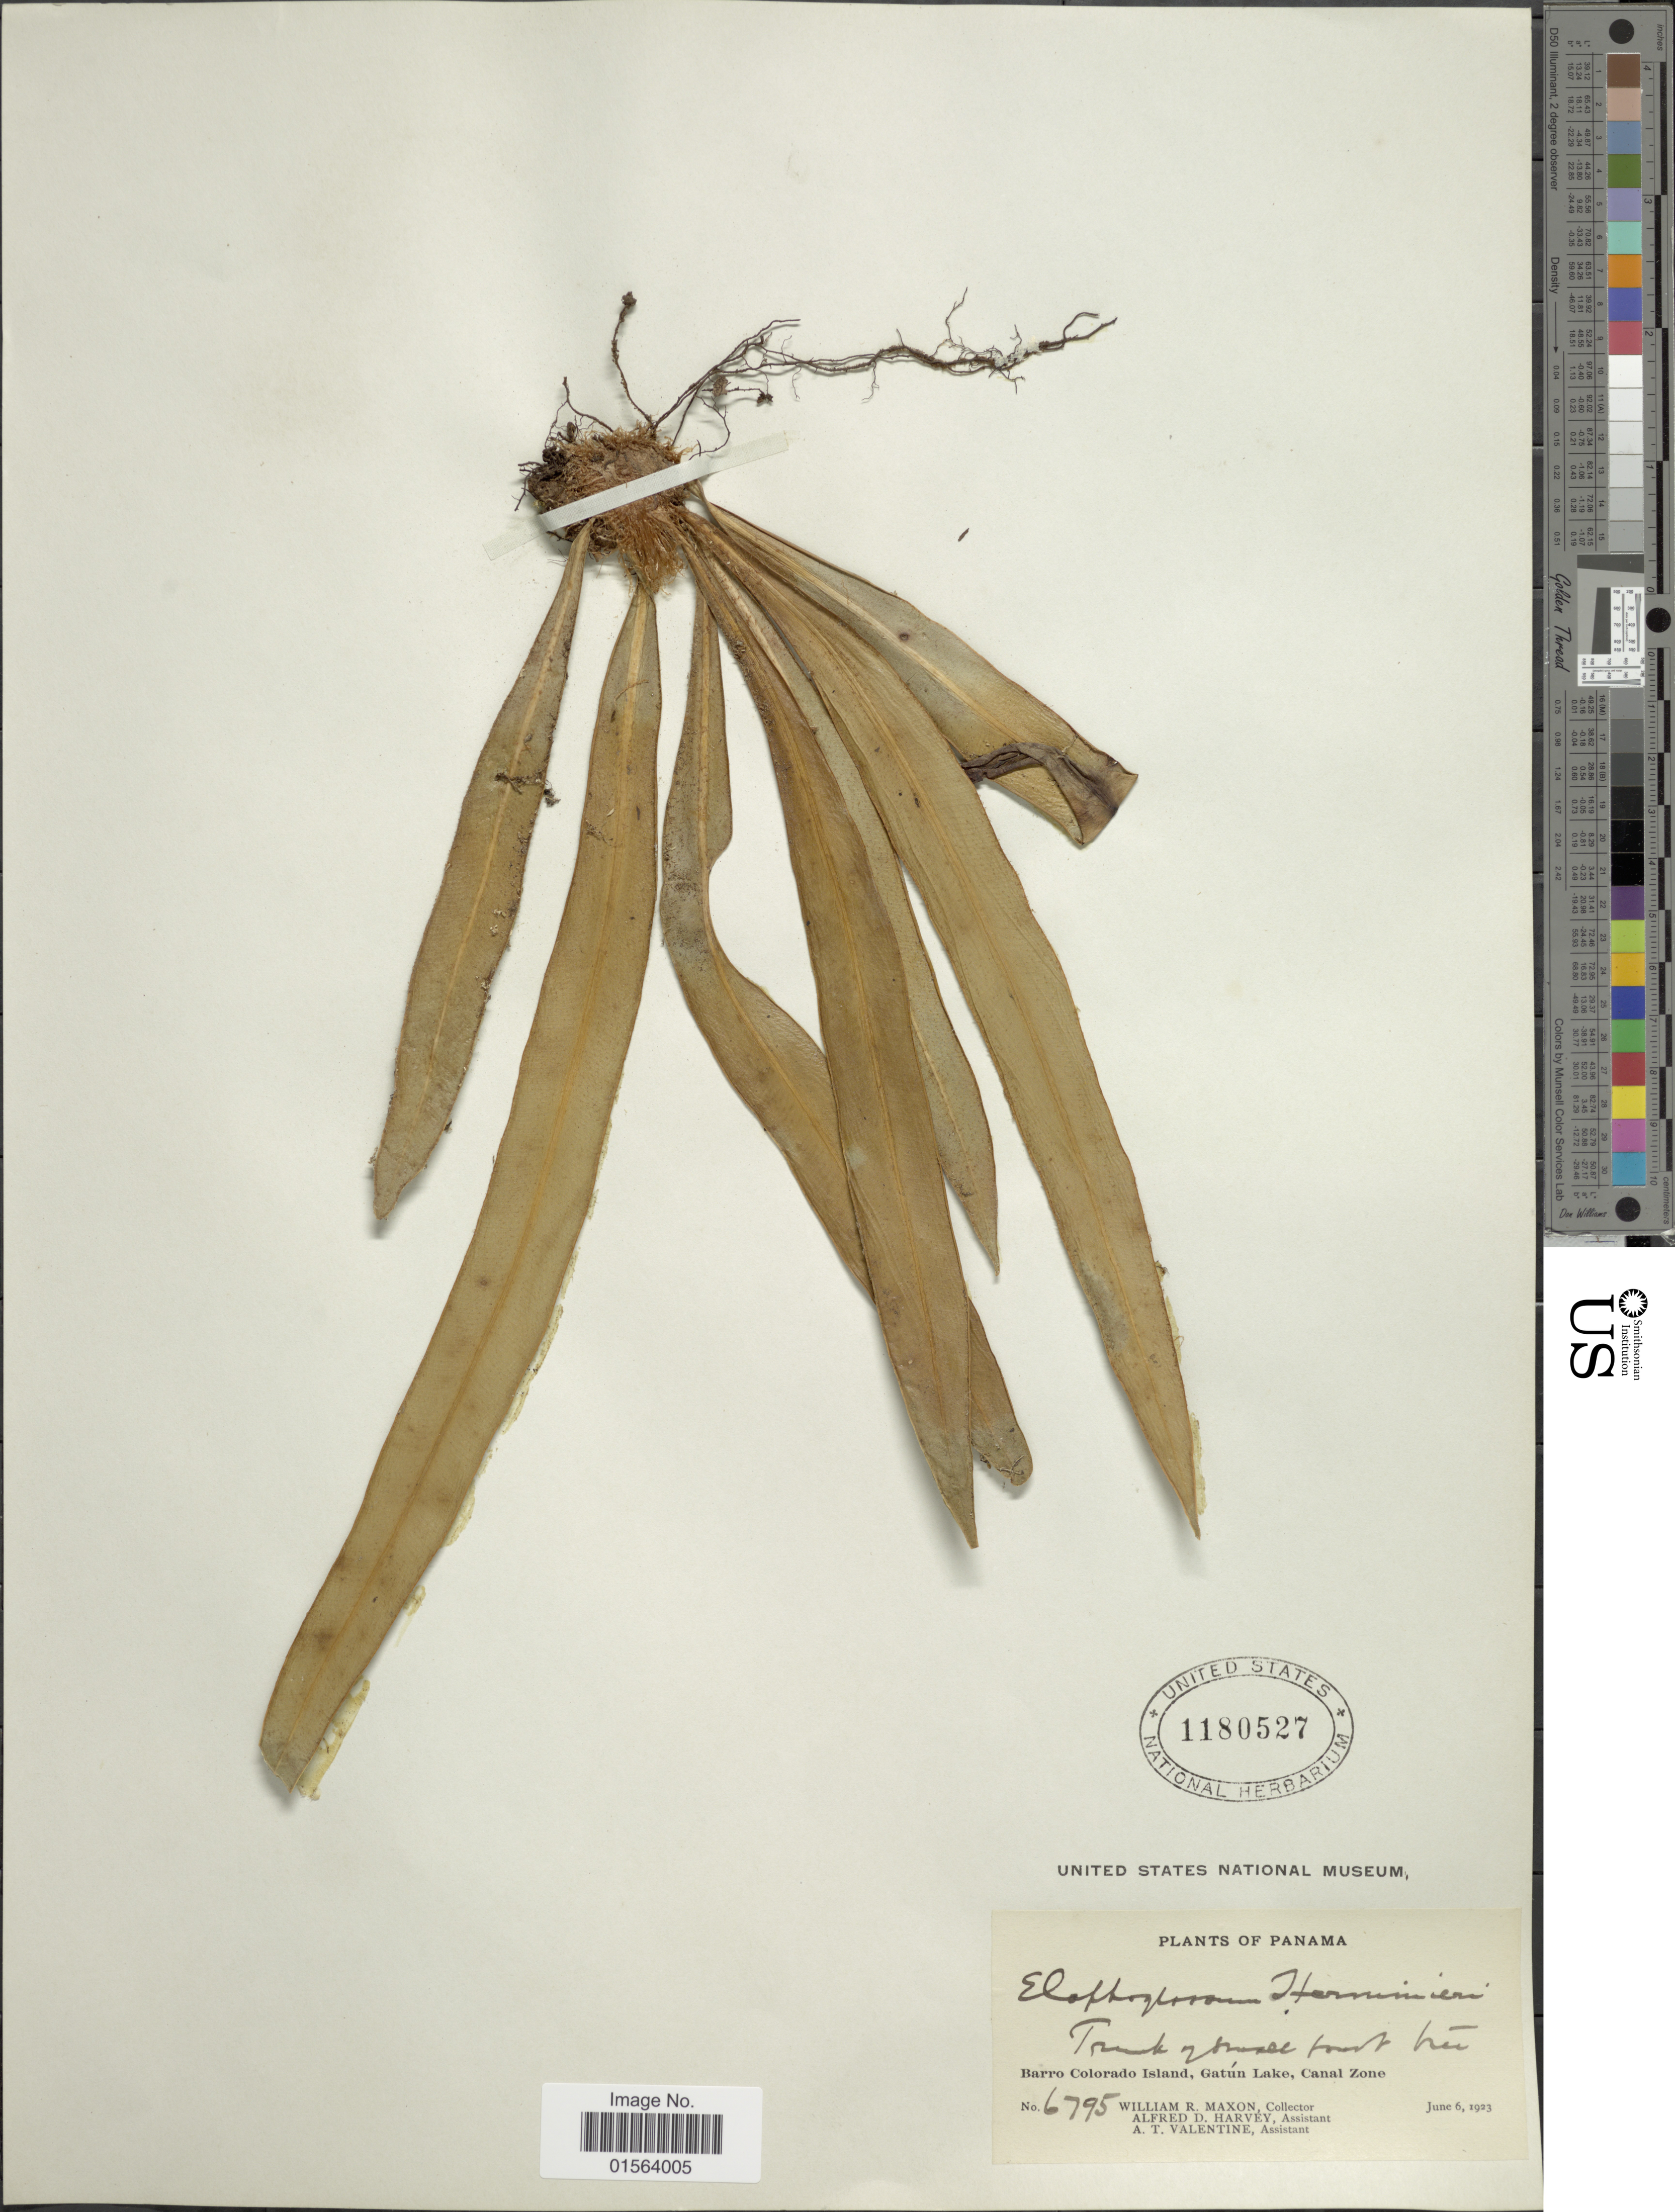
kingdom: Plantae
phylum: Tracheophyta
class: Polypodiopsida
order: Polypodiales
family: Dryopteridaceae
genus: Elaphoglossum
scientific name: Elaphoglossum herminieri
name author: (Bory & Fée) T. Moore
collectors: W. R. Maxon, A. D. Harvey & A. Valentine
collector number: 6795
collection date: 1923-06-06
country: Panama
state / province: Panamá Oeste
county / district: Canal Zone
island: Barro Colorado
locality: Barro Colorado Island, Gatun Lake, Canal Zone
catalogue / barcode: US 1180527